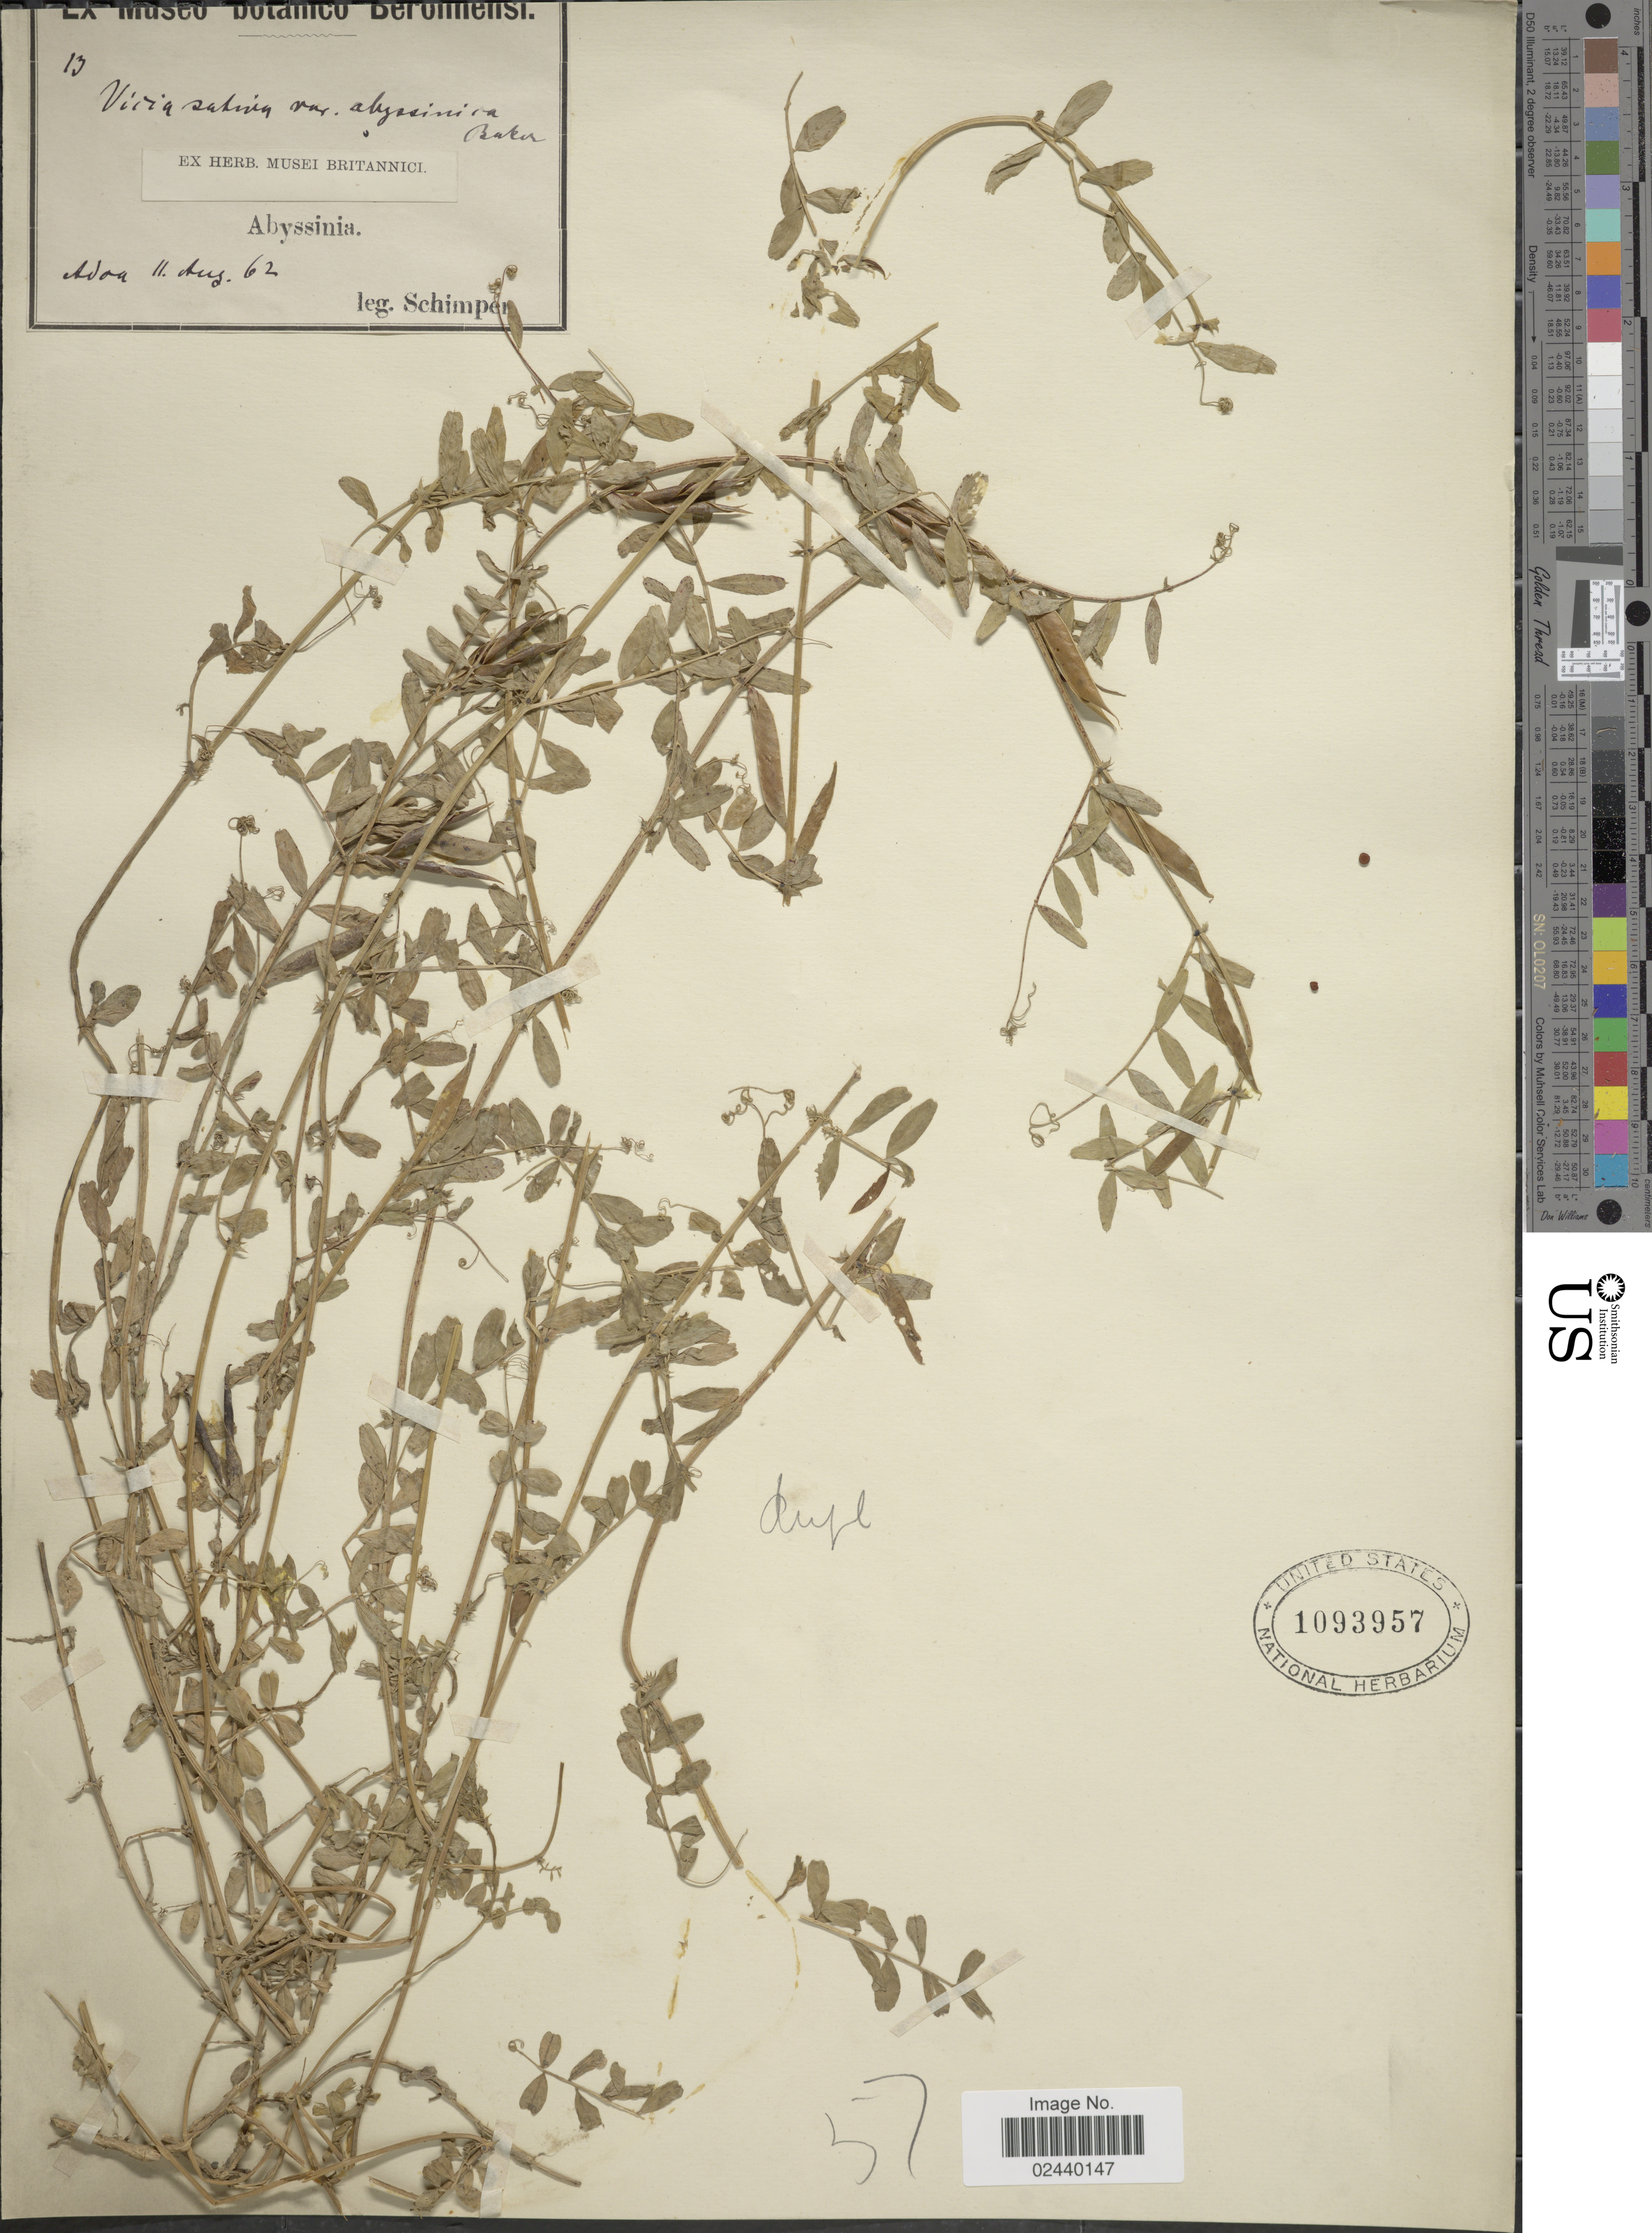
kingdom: Plantae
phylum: Tracheophyta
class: Magnoliopsida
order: Fabales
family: Fabaceae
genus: Vicia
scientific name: Vicia sativa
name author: L.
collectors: -. Schimper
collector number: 13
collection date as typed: Transcribed d/m/y: 11/8/62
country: Eritrea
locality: Abyssinia, Adoa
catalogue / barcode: US 1093957